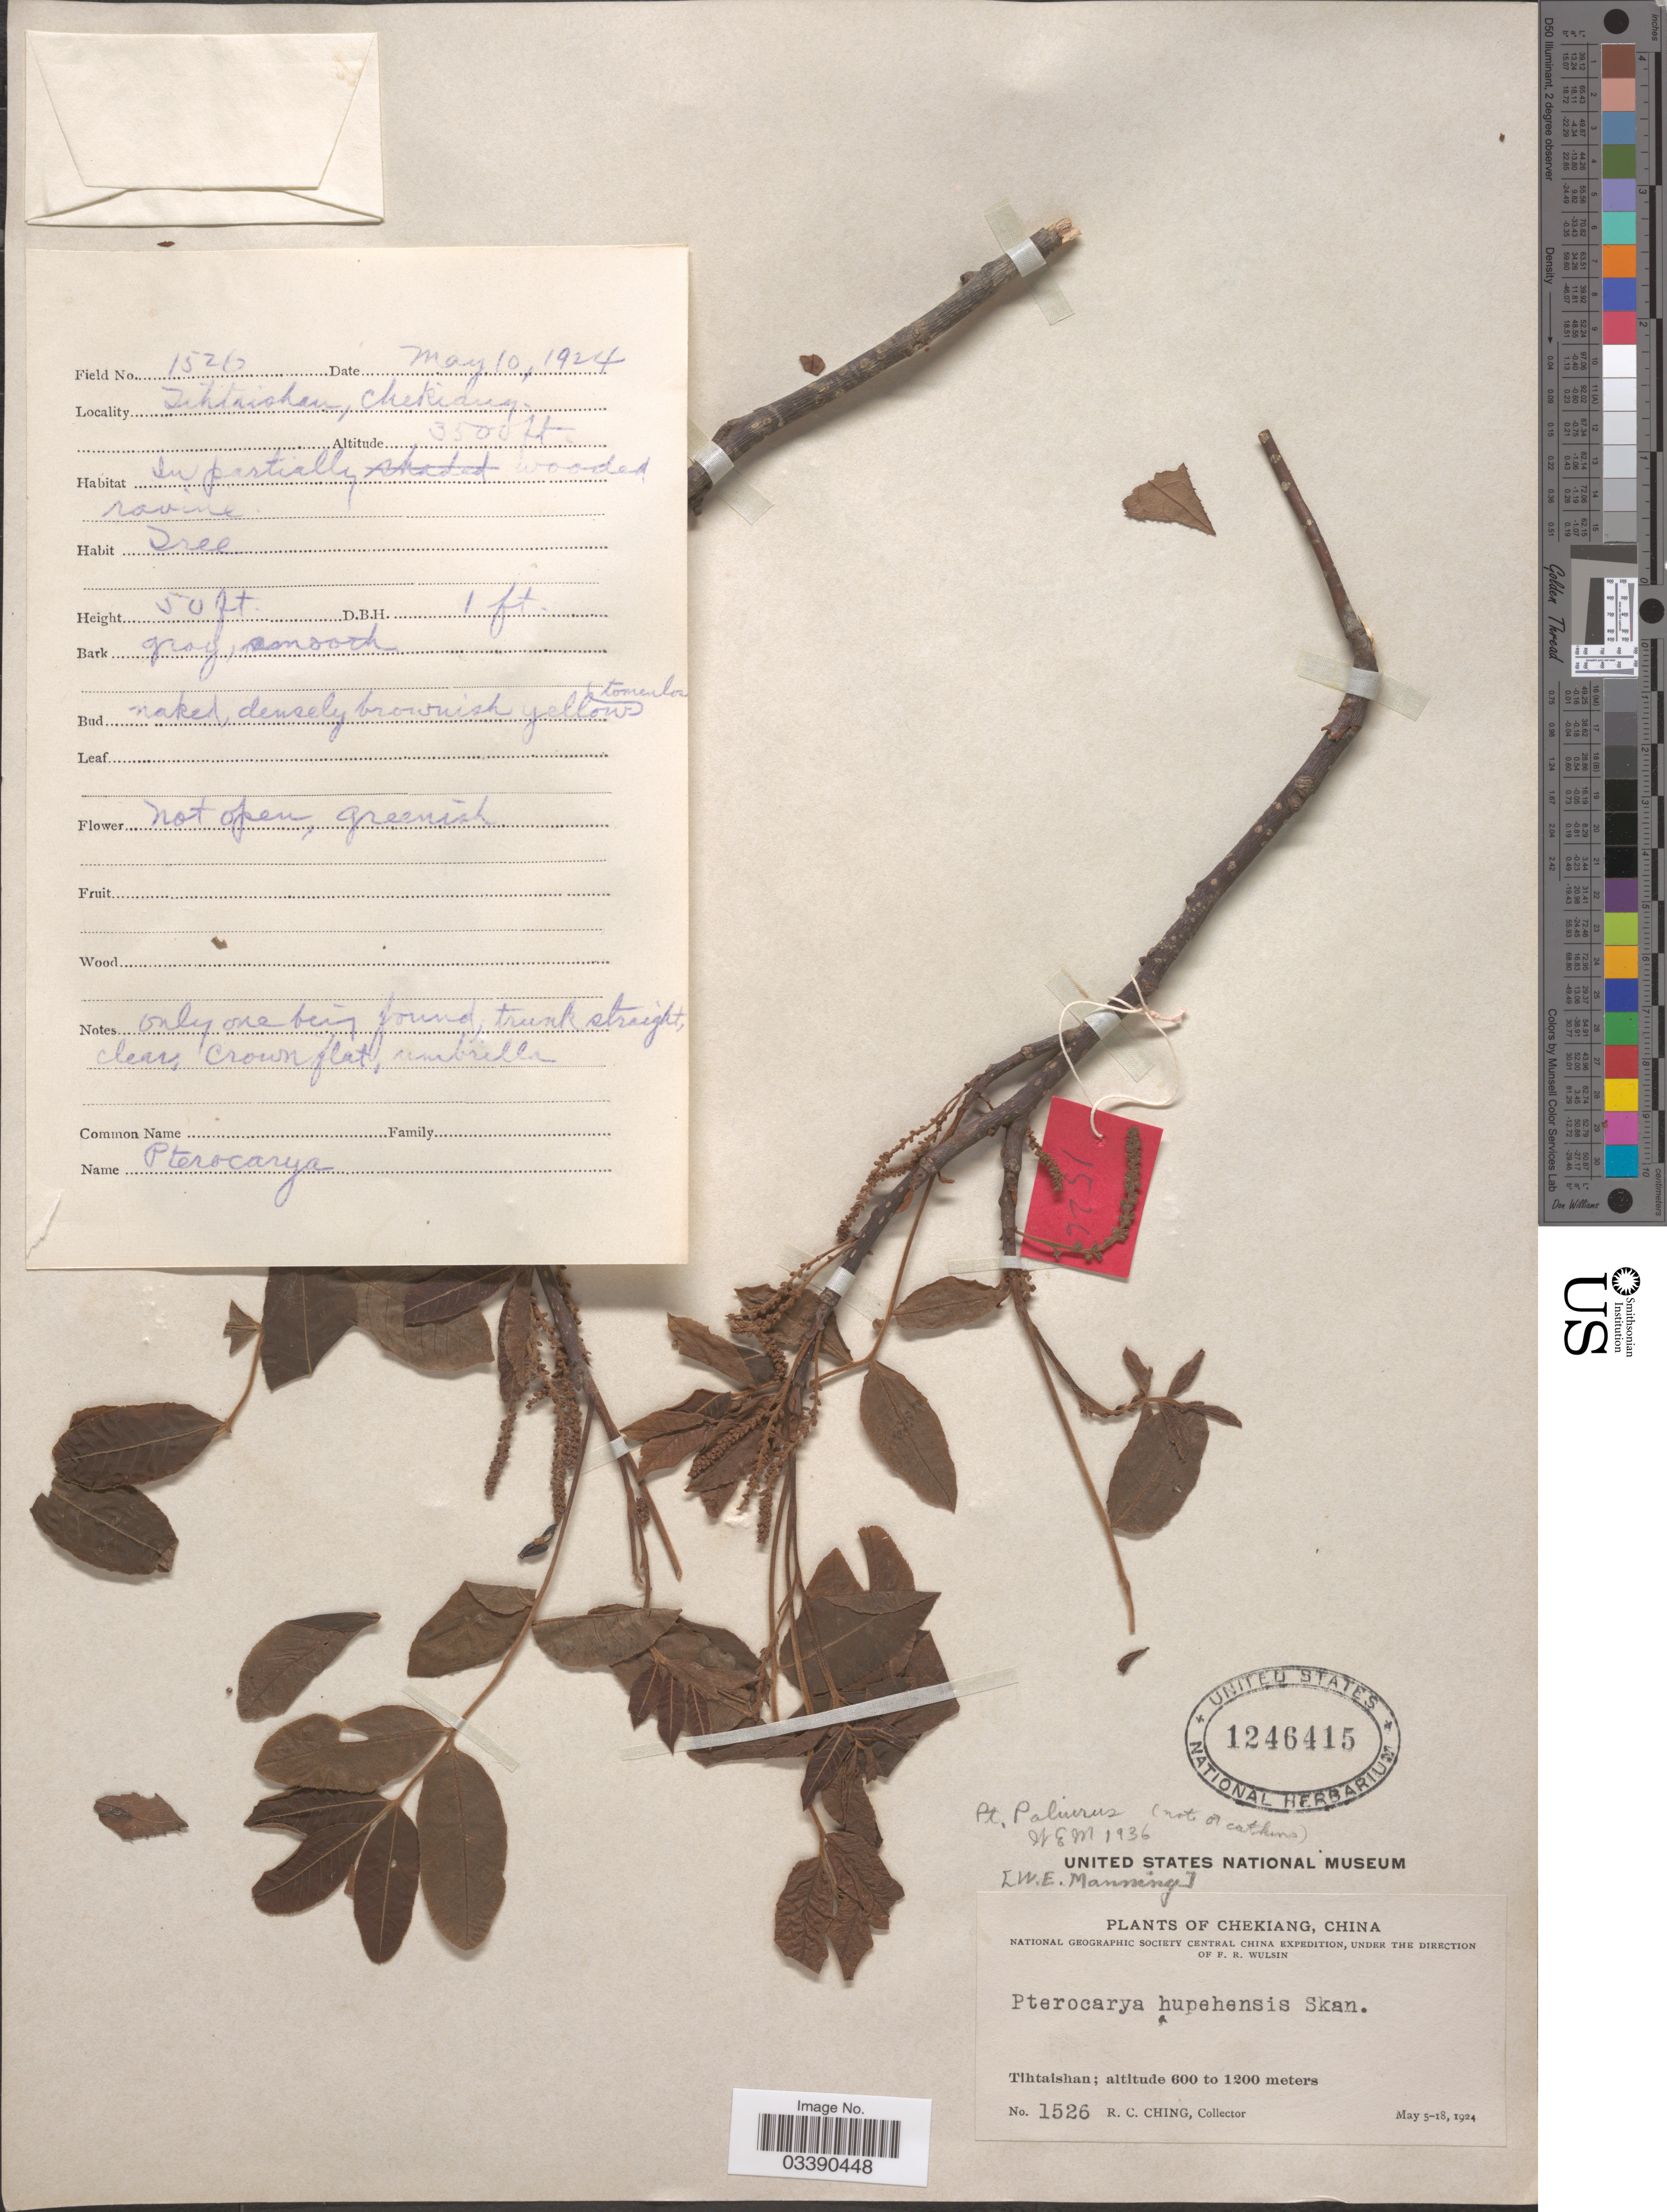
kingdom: Plantae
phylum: Tracheophyta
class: Magnoliopsida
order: Fagales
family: Juglandaceae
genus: Cyclocarya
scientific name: Cyclocarya paliurus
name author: (Batalin) Iljinsk.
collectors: R. C. Ching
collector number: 1526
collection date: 1924-05-10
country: China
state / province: Zhejiang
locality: Chekiang. Tihtaishan. In partially wooded ravine.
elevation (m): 1067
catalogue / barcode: US 1246415